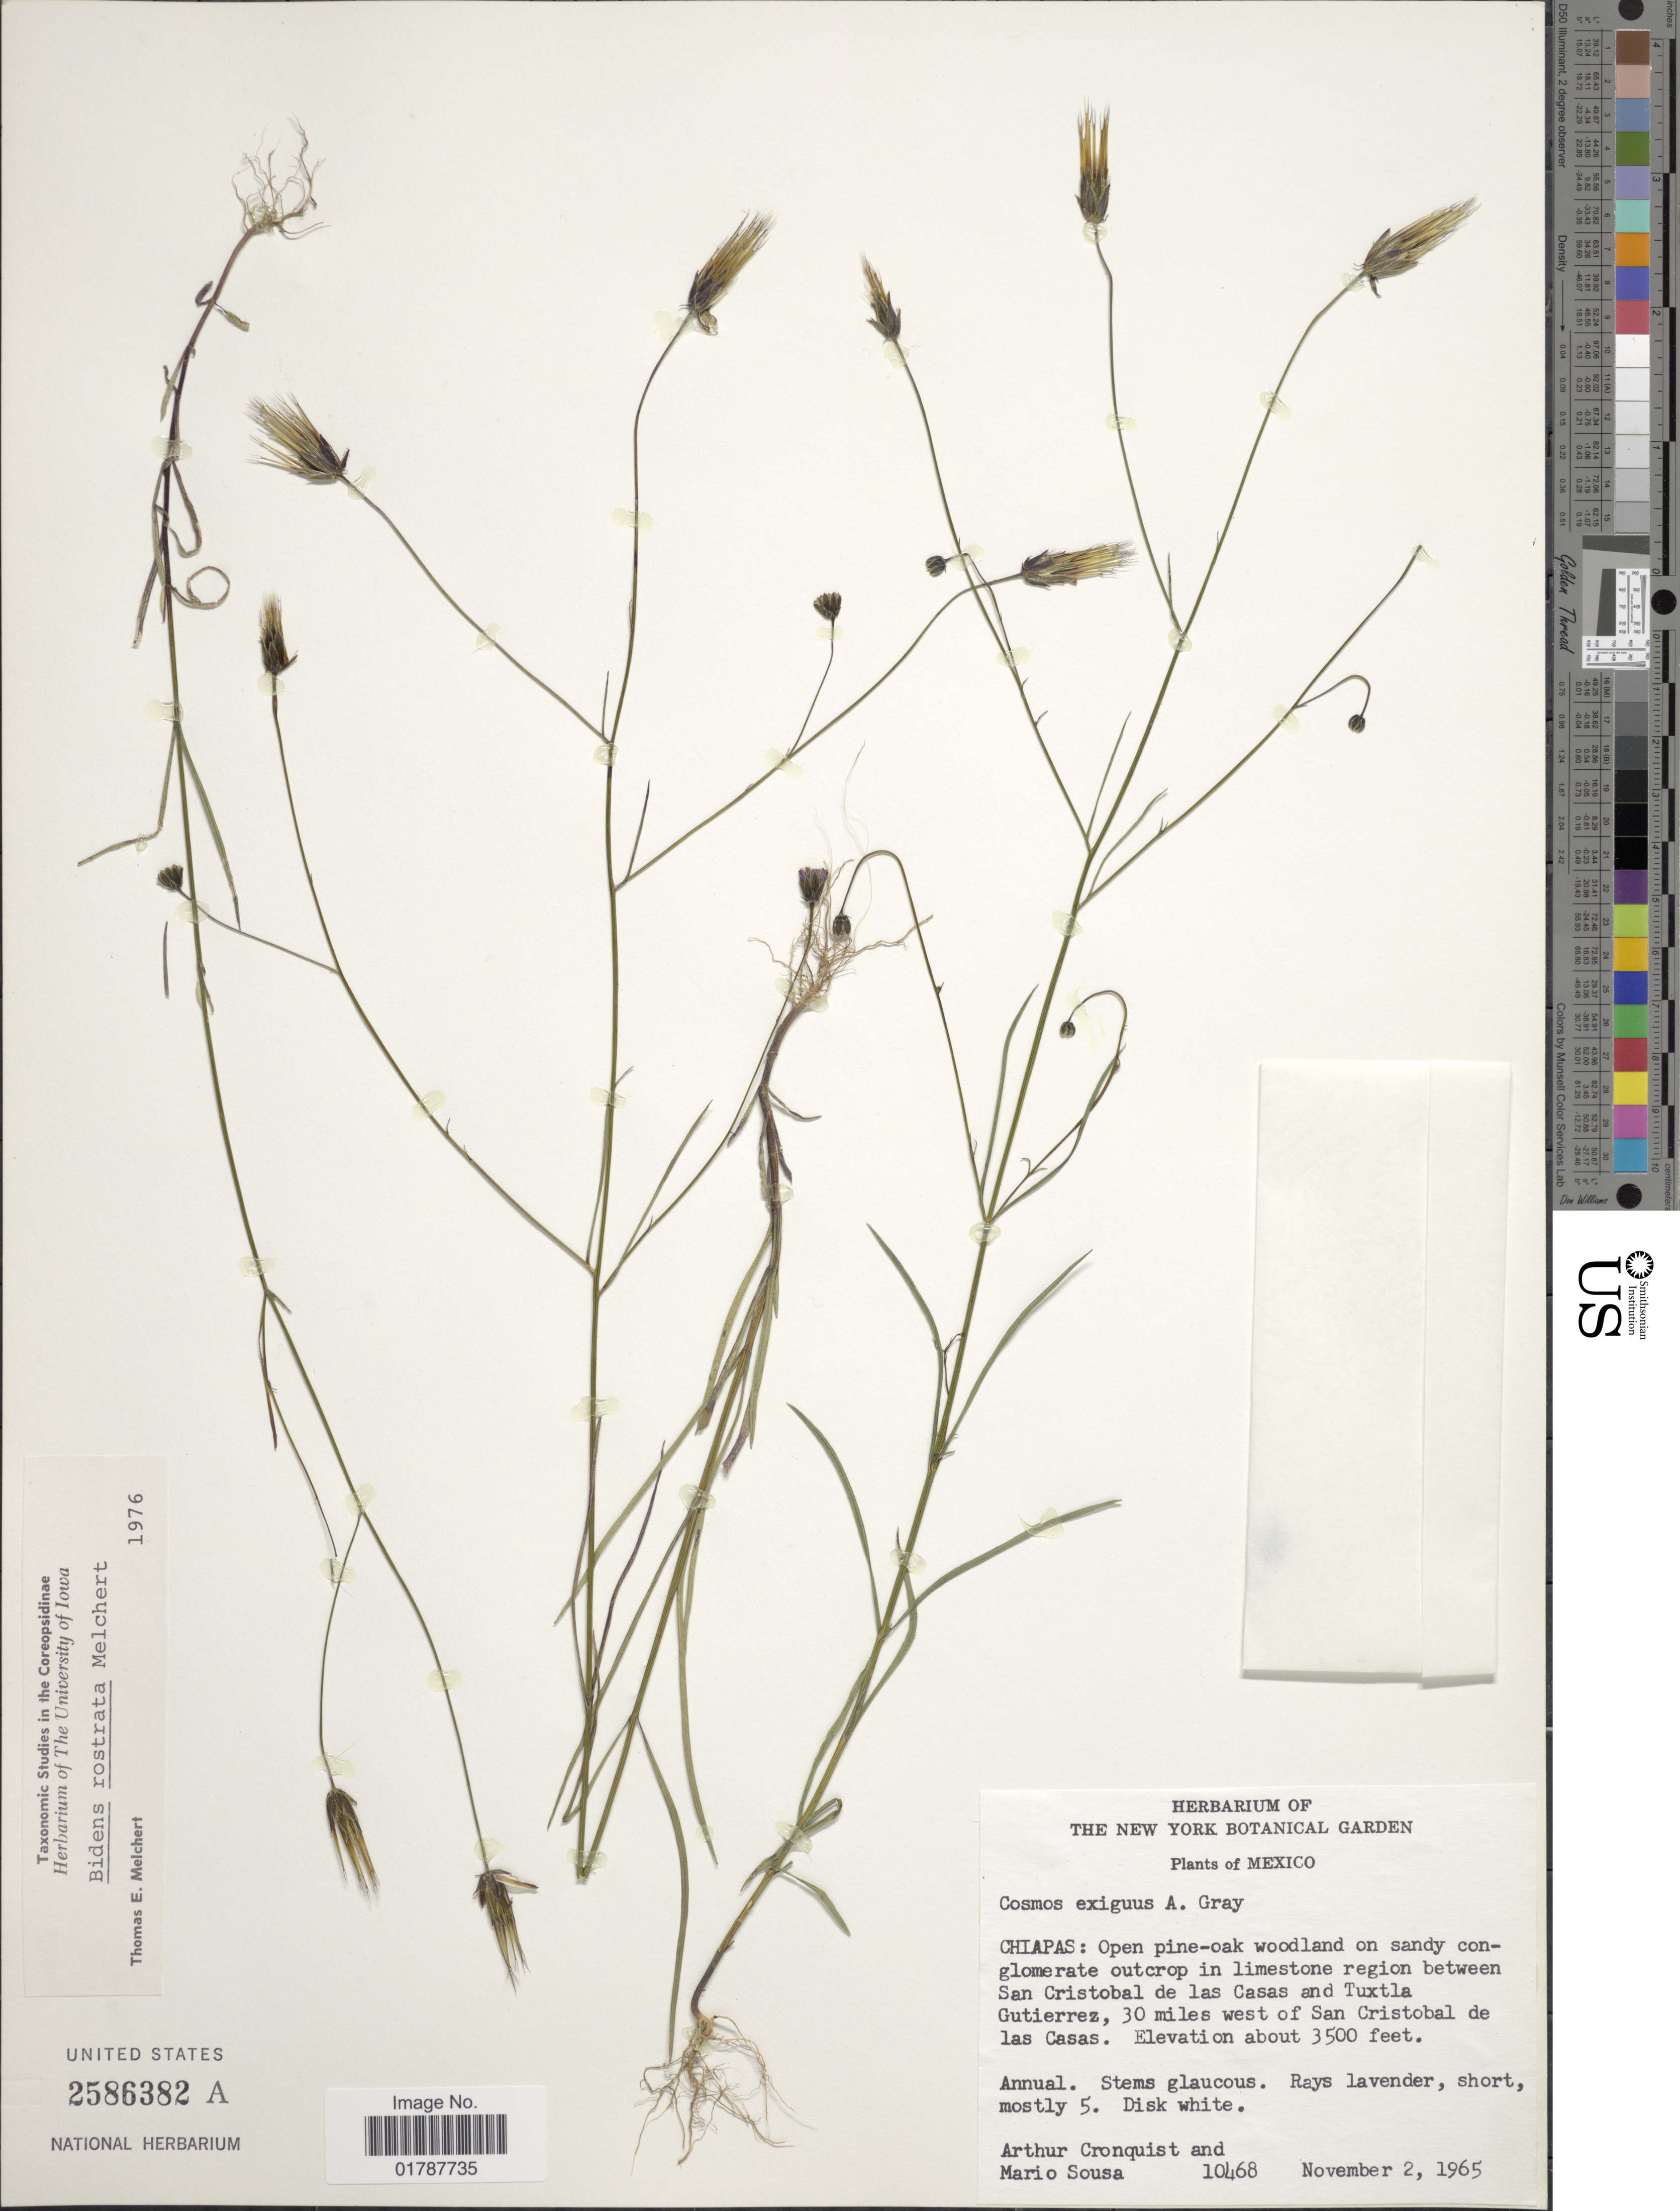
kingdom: Plantae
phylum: Tracheophyta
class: Magnoliopsida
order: Asterales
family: Asteraceae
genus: Bidens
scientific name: Bidens rostrata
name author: Melchert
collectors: A. J. Cronquist & M. Sousa S.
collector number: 10468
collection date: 1965-11-02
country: Mexico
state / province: Chiapas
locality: Chiapas: Open pine-oak woodland on sandy conglomerate outcrop in limestone region between San Cristobal de las Casas and Tuxtla Gutierrez, 30 miles west of San Cristobal de las Casas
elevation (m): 1067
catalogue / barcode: US 2586382A